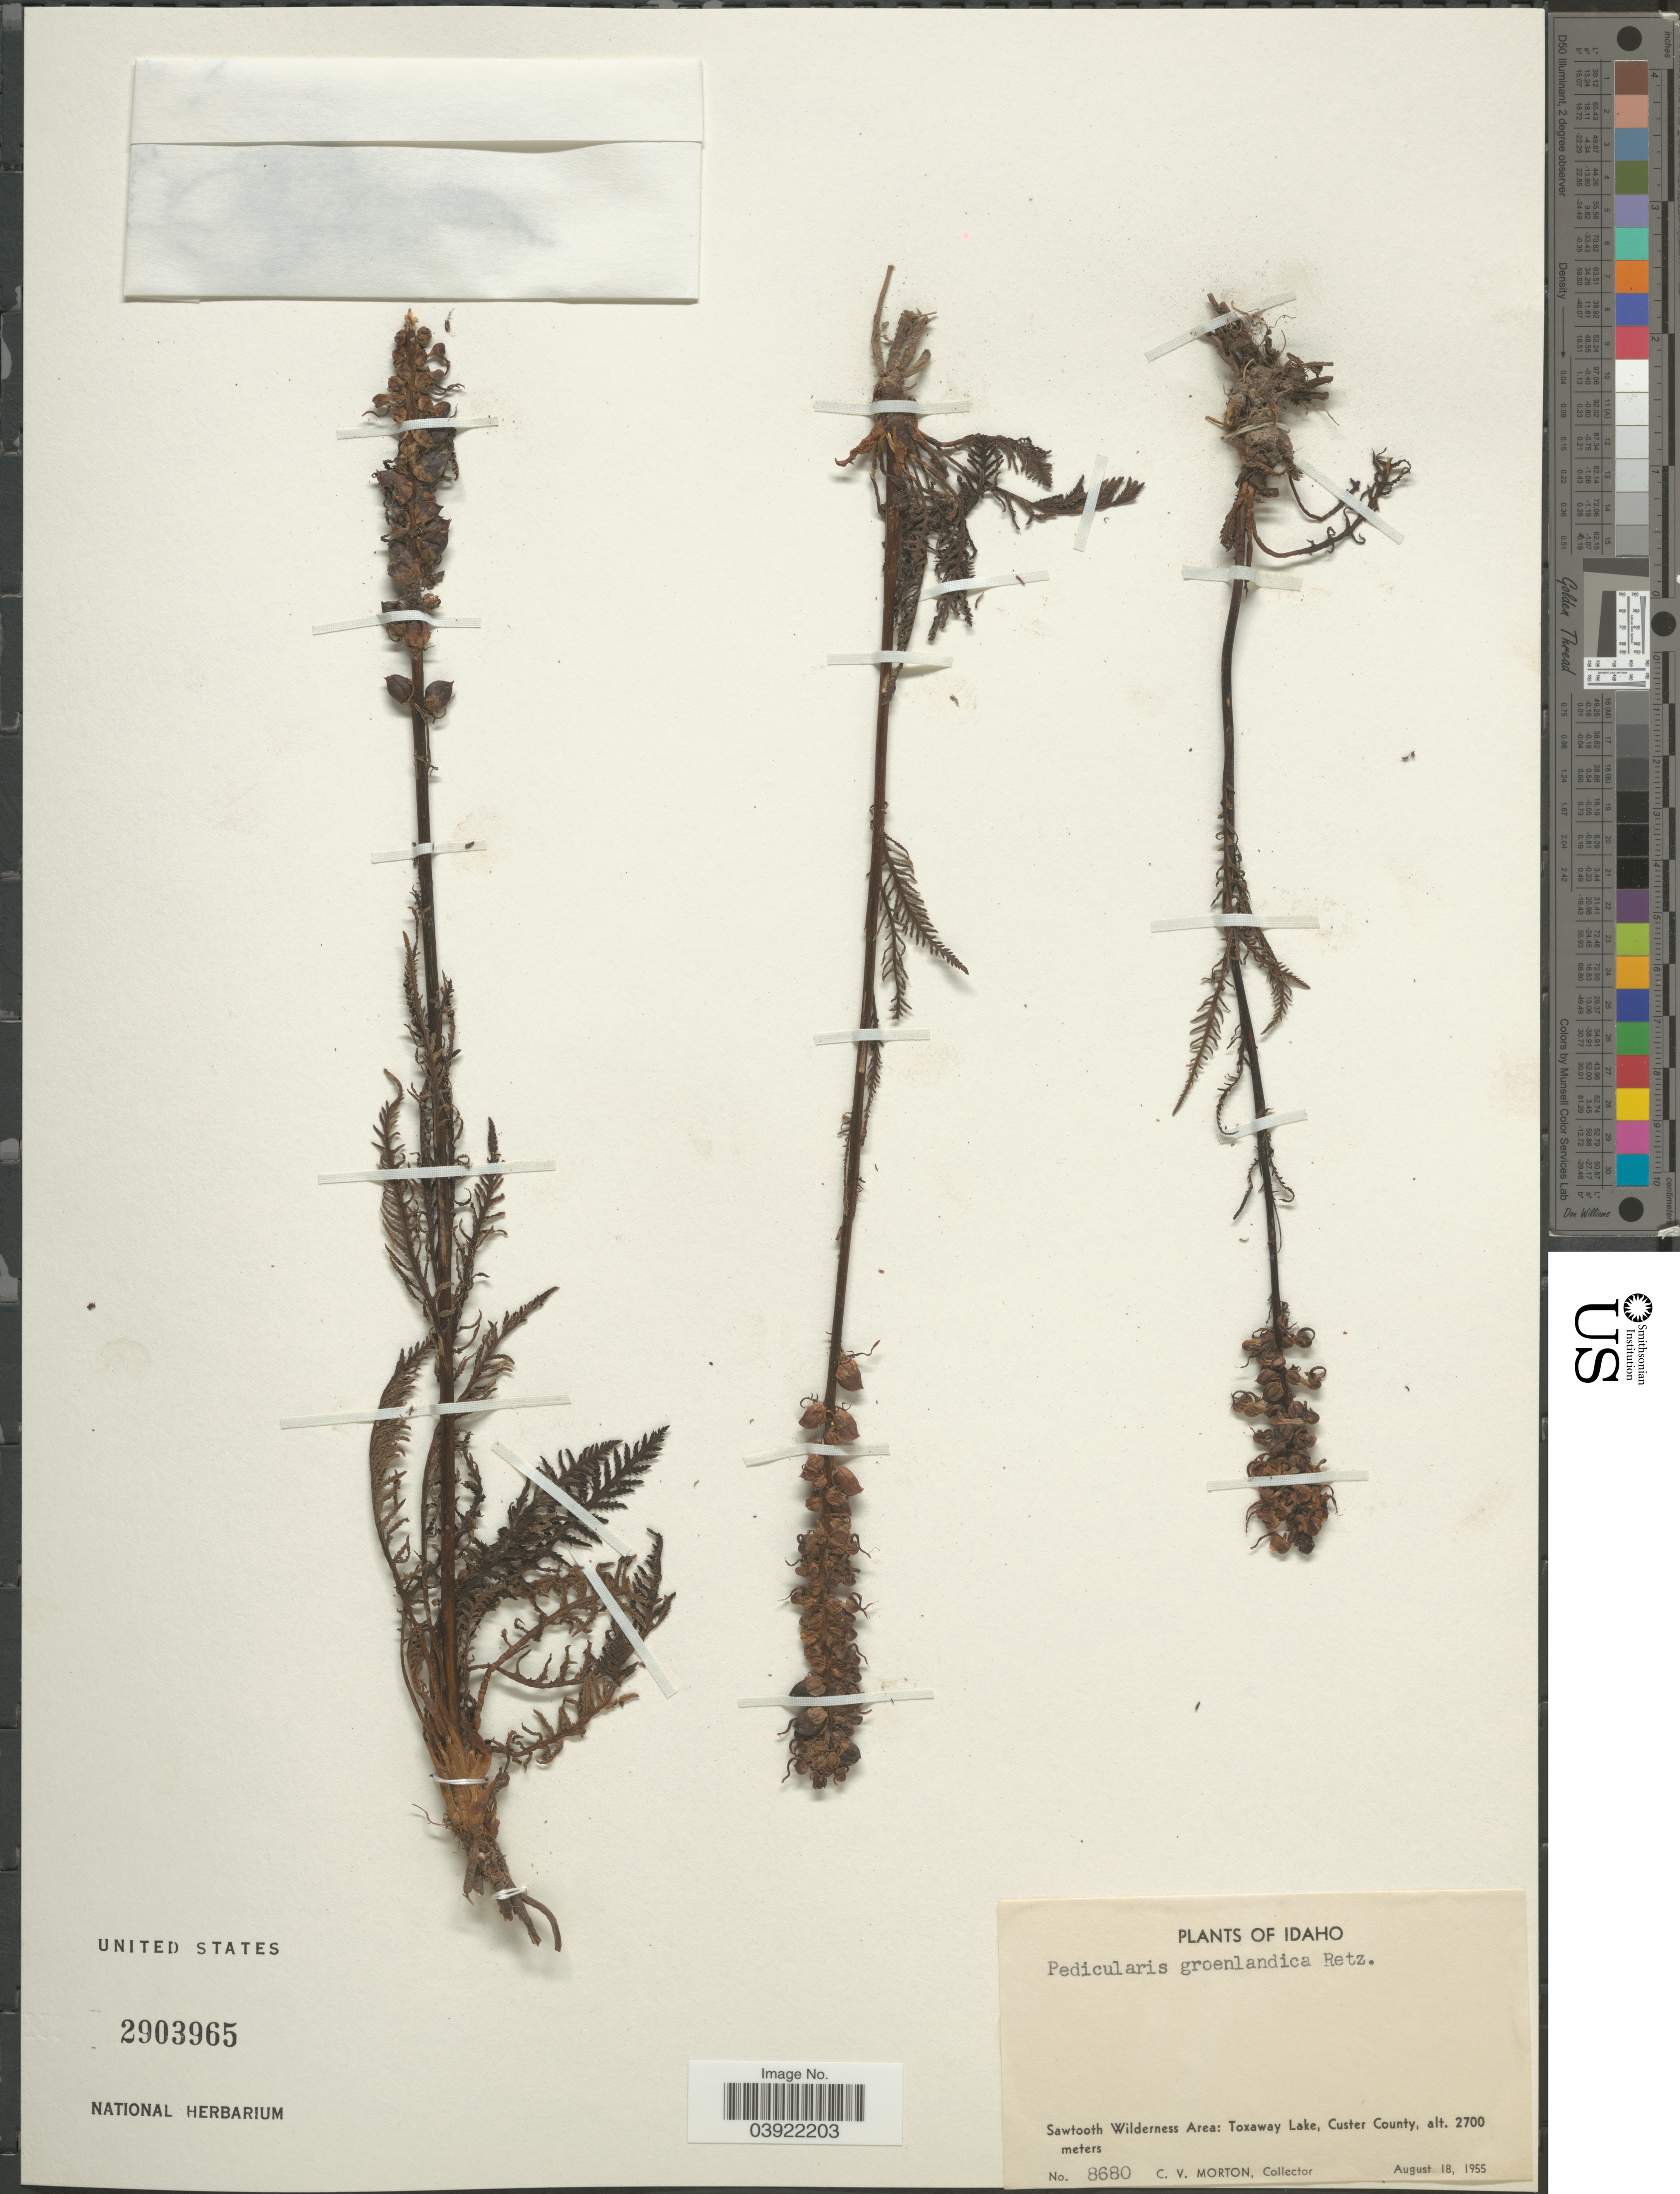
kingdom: Plantae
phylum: Tracheophyta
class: Magnoliopsida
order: Lamiales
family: Orobanchaceae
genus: Pedicularis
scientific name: Pedicularis groenlandica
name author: Retz.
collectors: C. V. Morton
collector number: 8680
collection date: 1955-08-18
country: United States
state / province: Idaho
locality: Sawtooth Wilderness Area: Toxaway Lake, Custer County.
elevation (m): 2700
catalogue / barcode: US 2903965